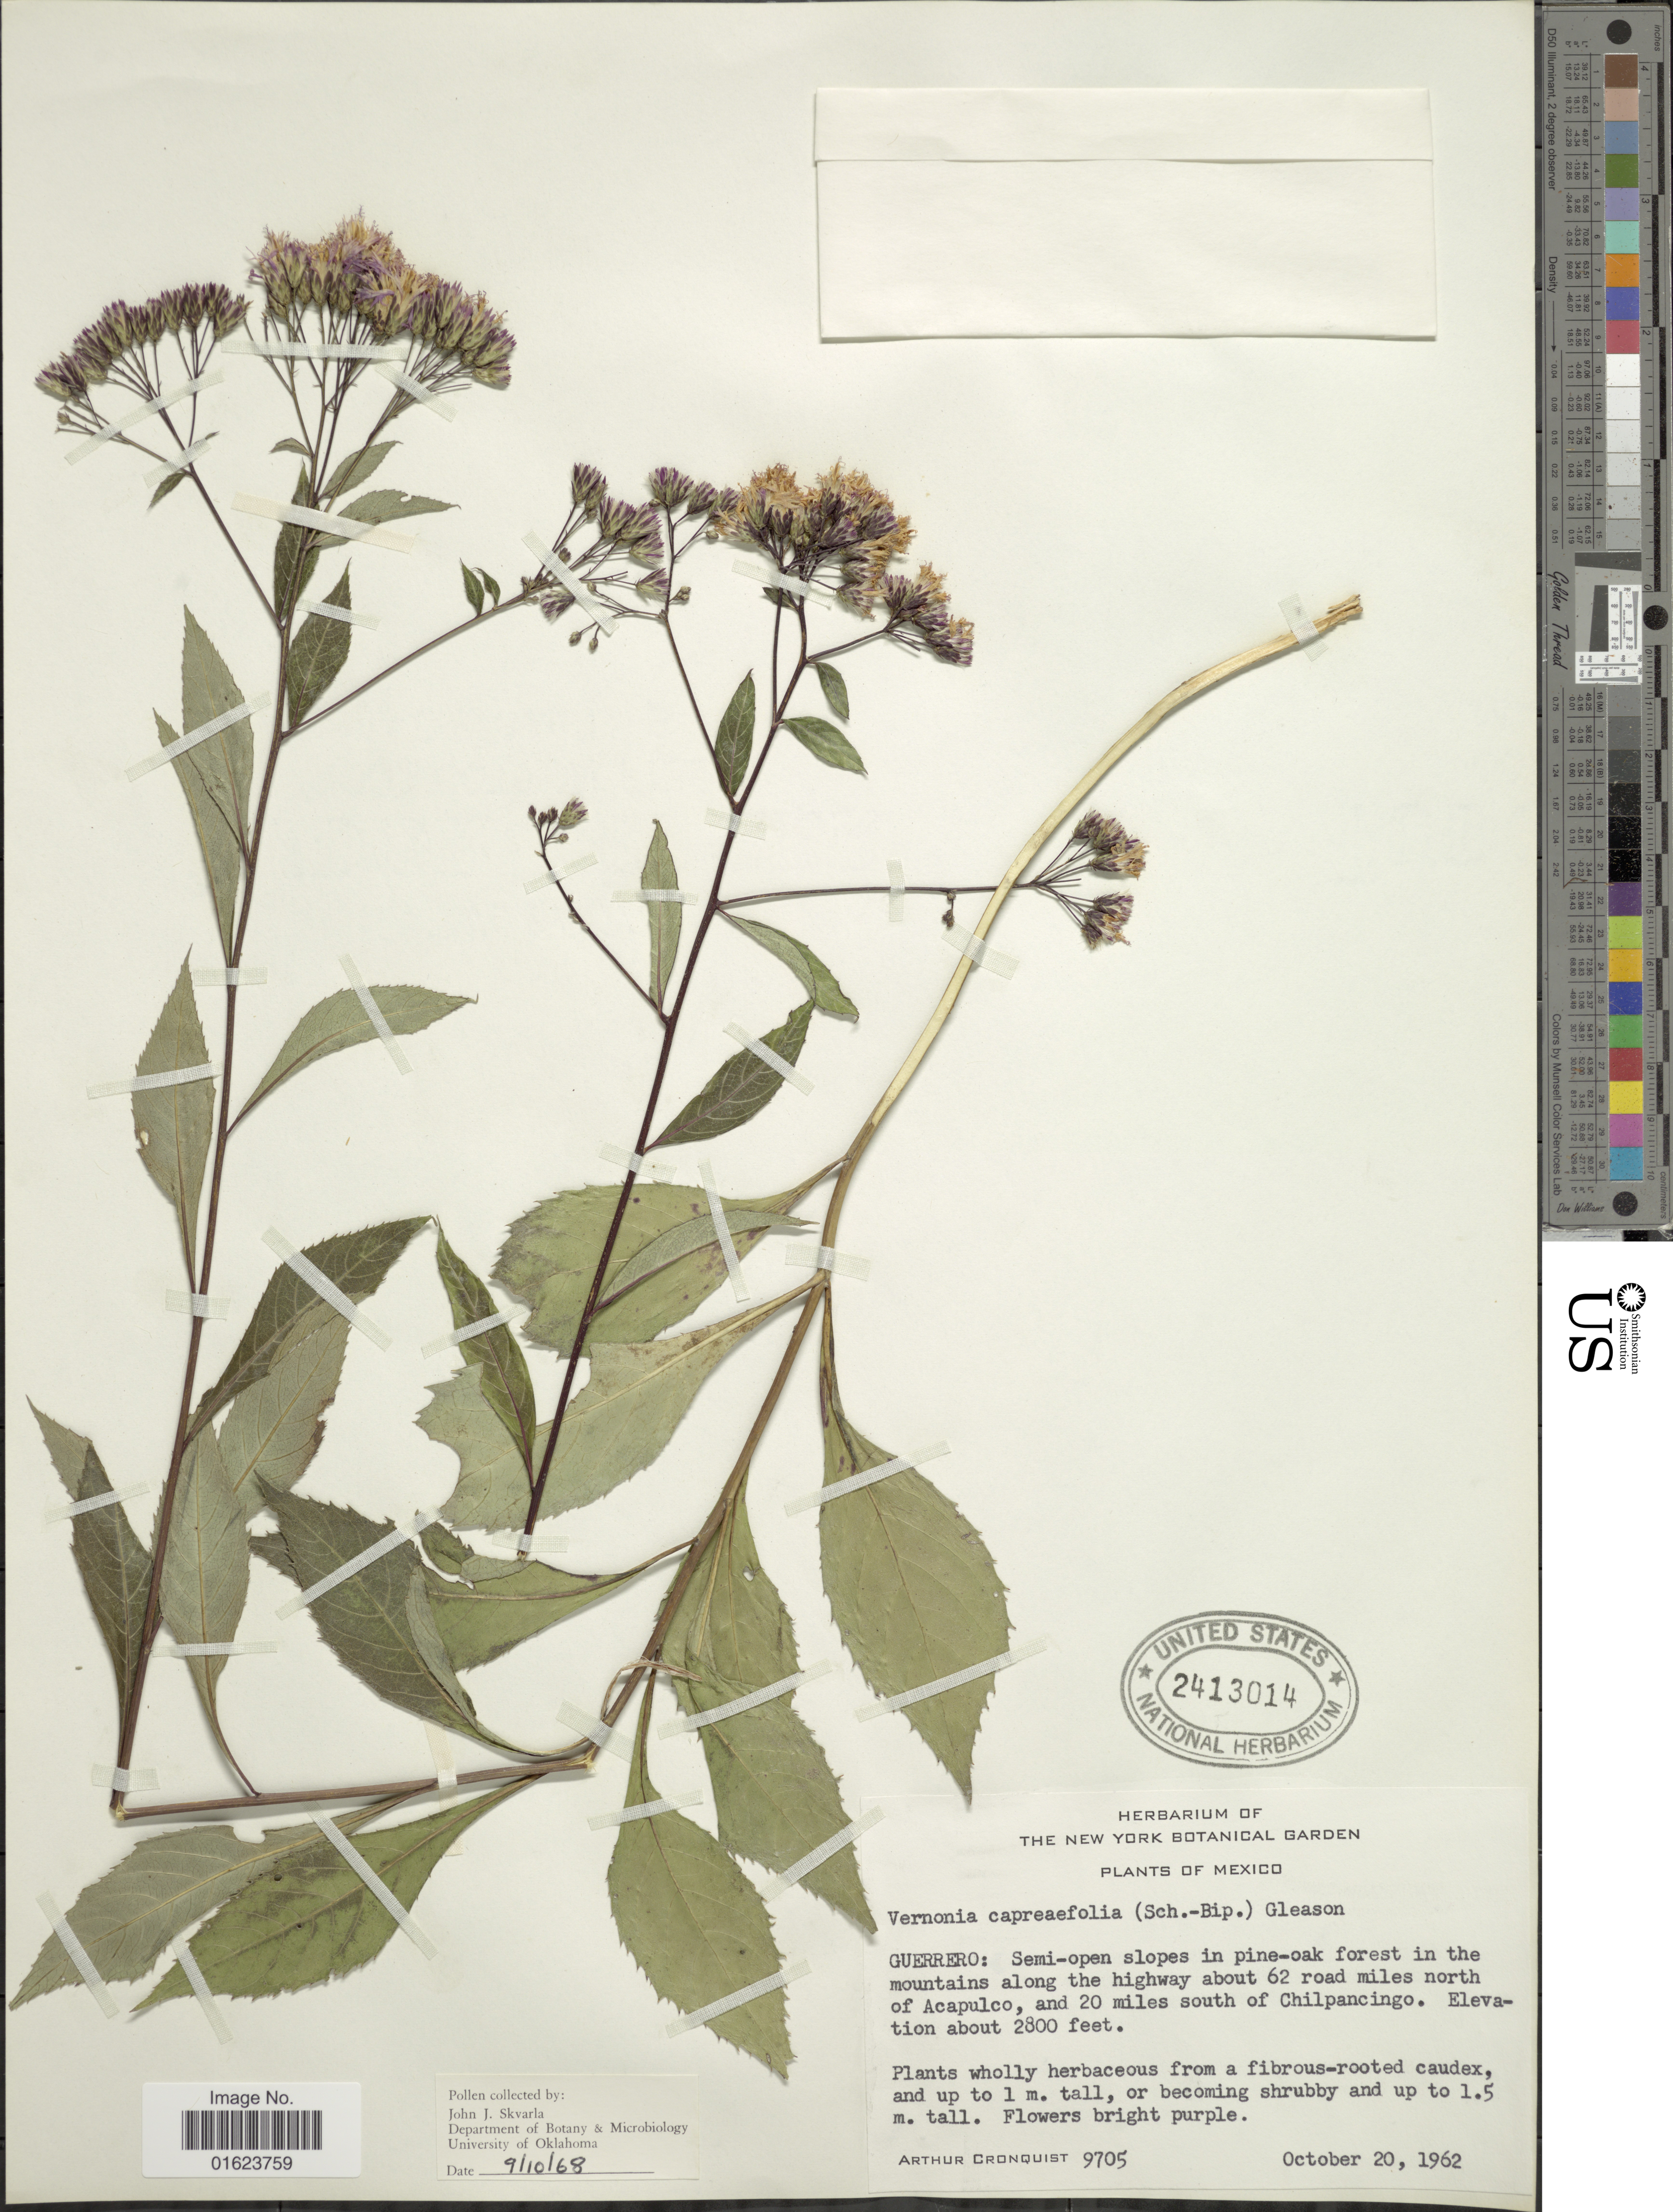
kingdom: Plantae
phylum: Tracheophyta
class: Magnoliopsida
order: Asterales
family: Asteraceae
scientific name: Vickianthus cronquistii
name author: (S.B. Jones) H. Rob.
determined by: Renon, Polla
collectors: A. J. Cronquist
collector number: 9705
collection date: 1962-10-20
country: Mexico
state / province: Guerrero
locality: Guerrero: in the mountains along the highway about 62 road miles north of Acapulco, and 20 miles south of Chilpancingo.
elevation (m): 853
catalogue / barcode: US 2413014